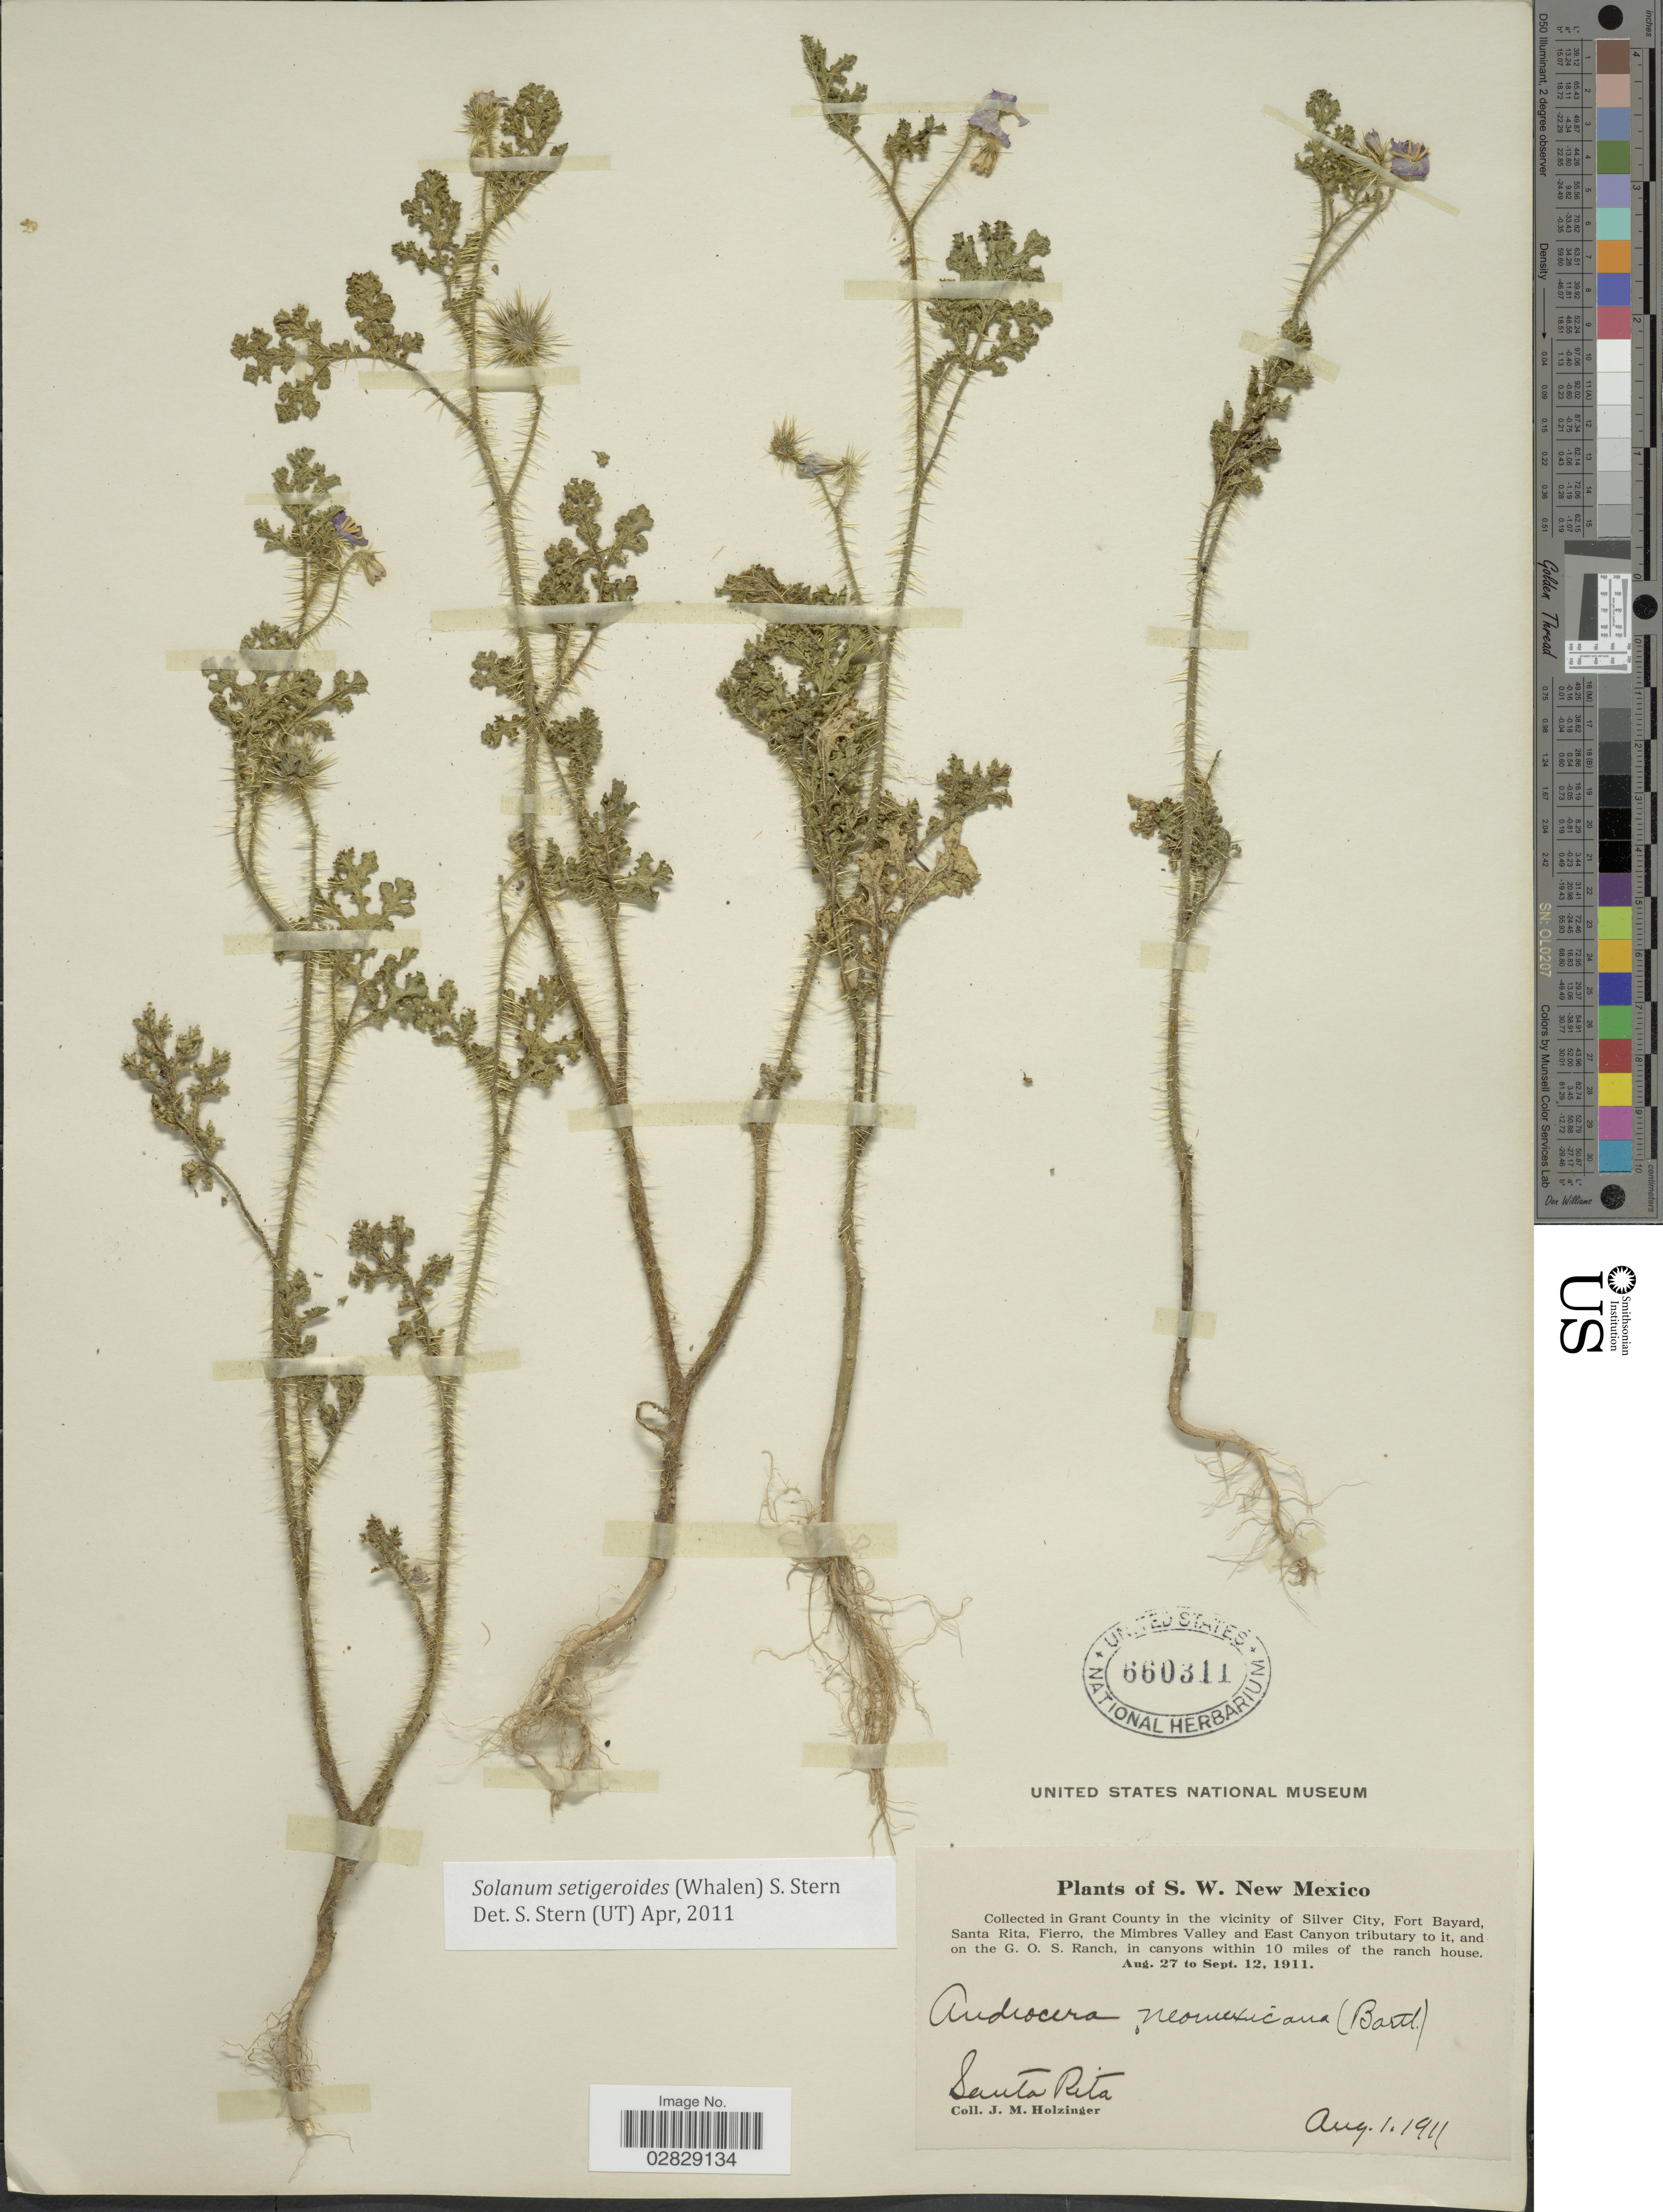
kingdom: Plantae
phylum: Tracheophyta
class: Magnoliopsida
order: Solanales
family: Solanaceae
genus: Solanum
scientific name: Solanum setigeroides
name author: (Whalen) S.R. Stern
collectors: J. M. Holzinger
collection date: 1911-08-01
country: United States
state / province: New Mexico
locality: S.W. New Mexico. In Grant County in the vicinity of Silver City, Fort Bayard, Santa Rita, Fierro, the Mimbres Valley and East Canyon tributary to it, and on the G.O.S. Ranch, in canyons within 10 miles of the ranch house. Santa Rita.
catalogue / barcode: US 660311